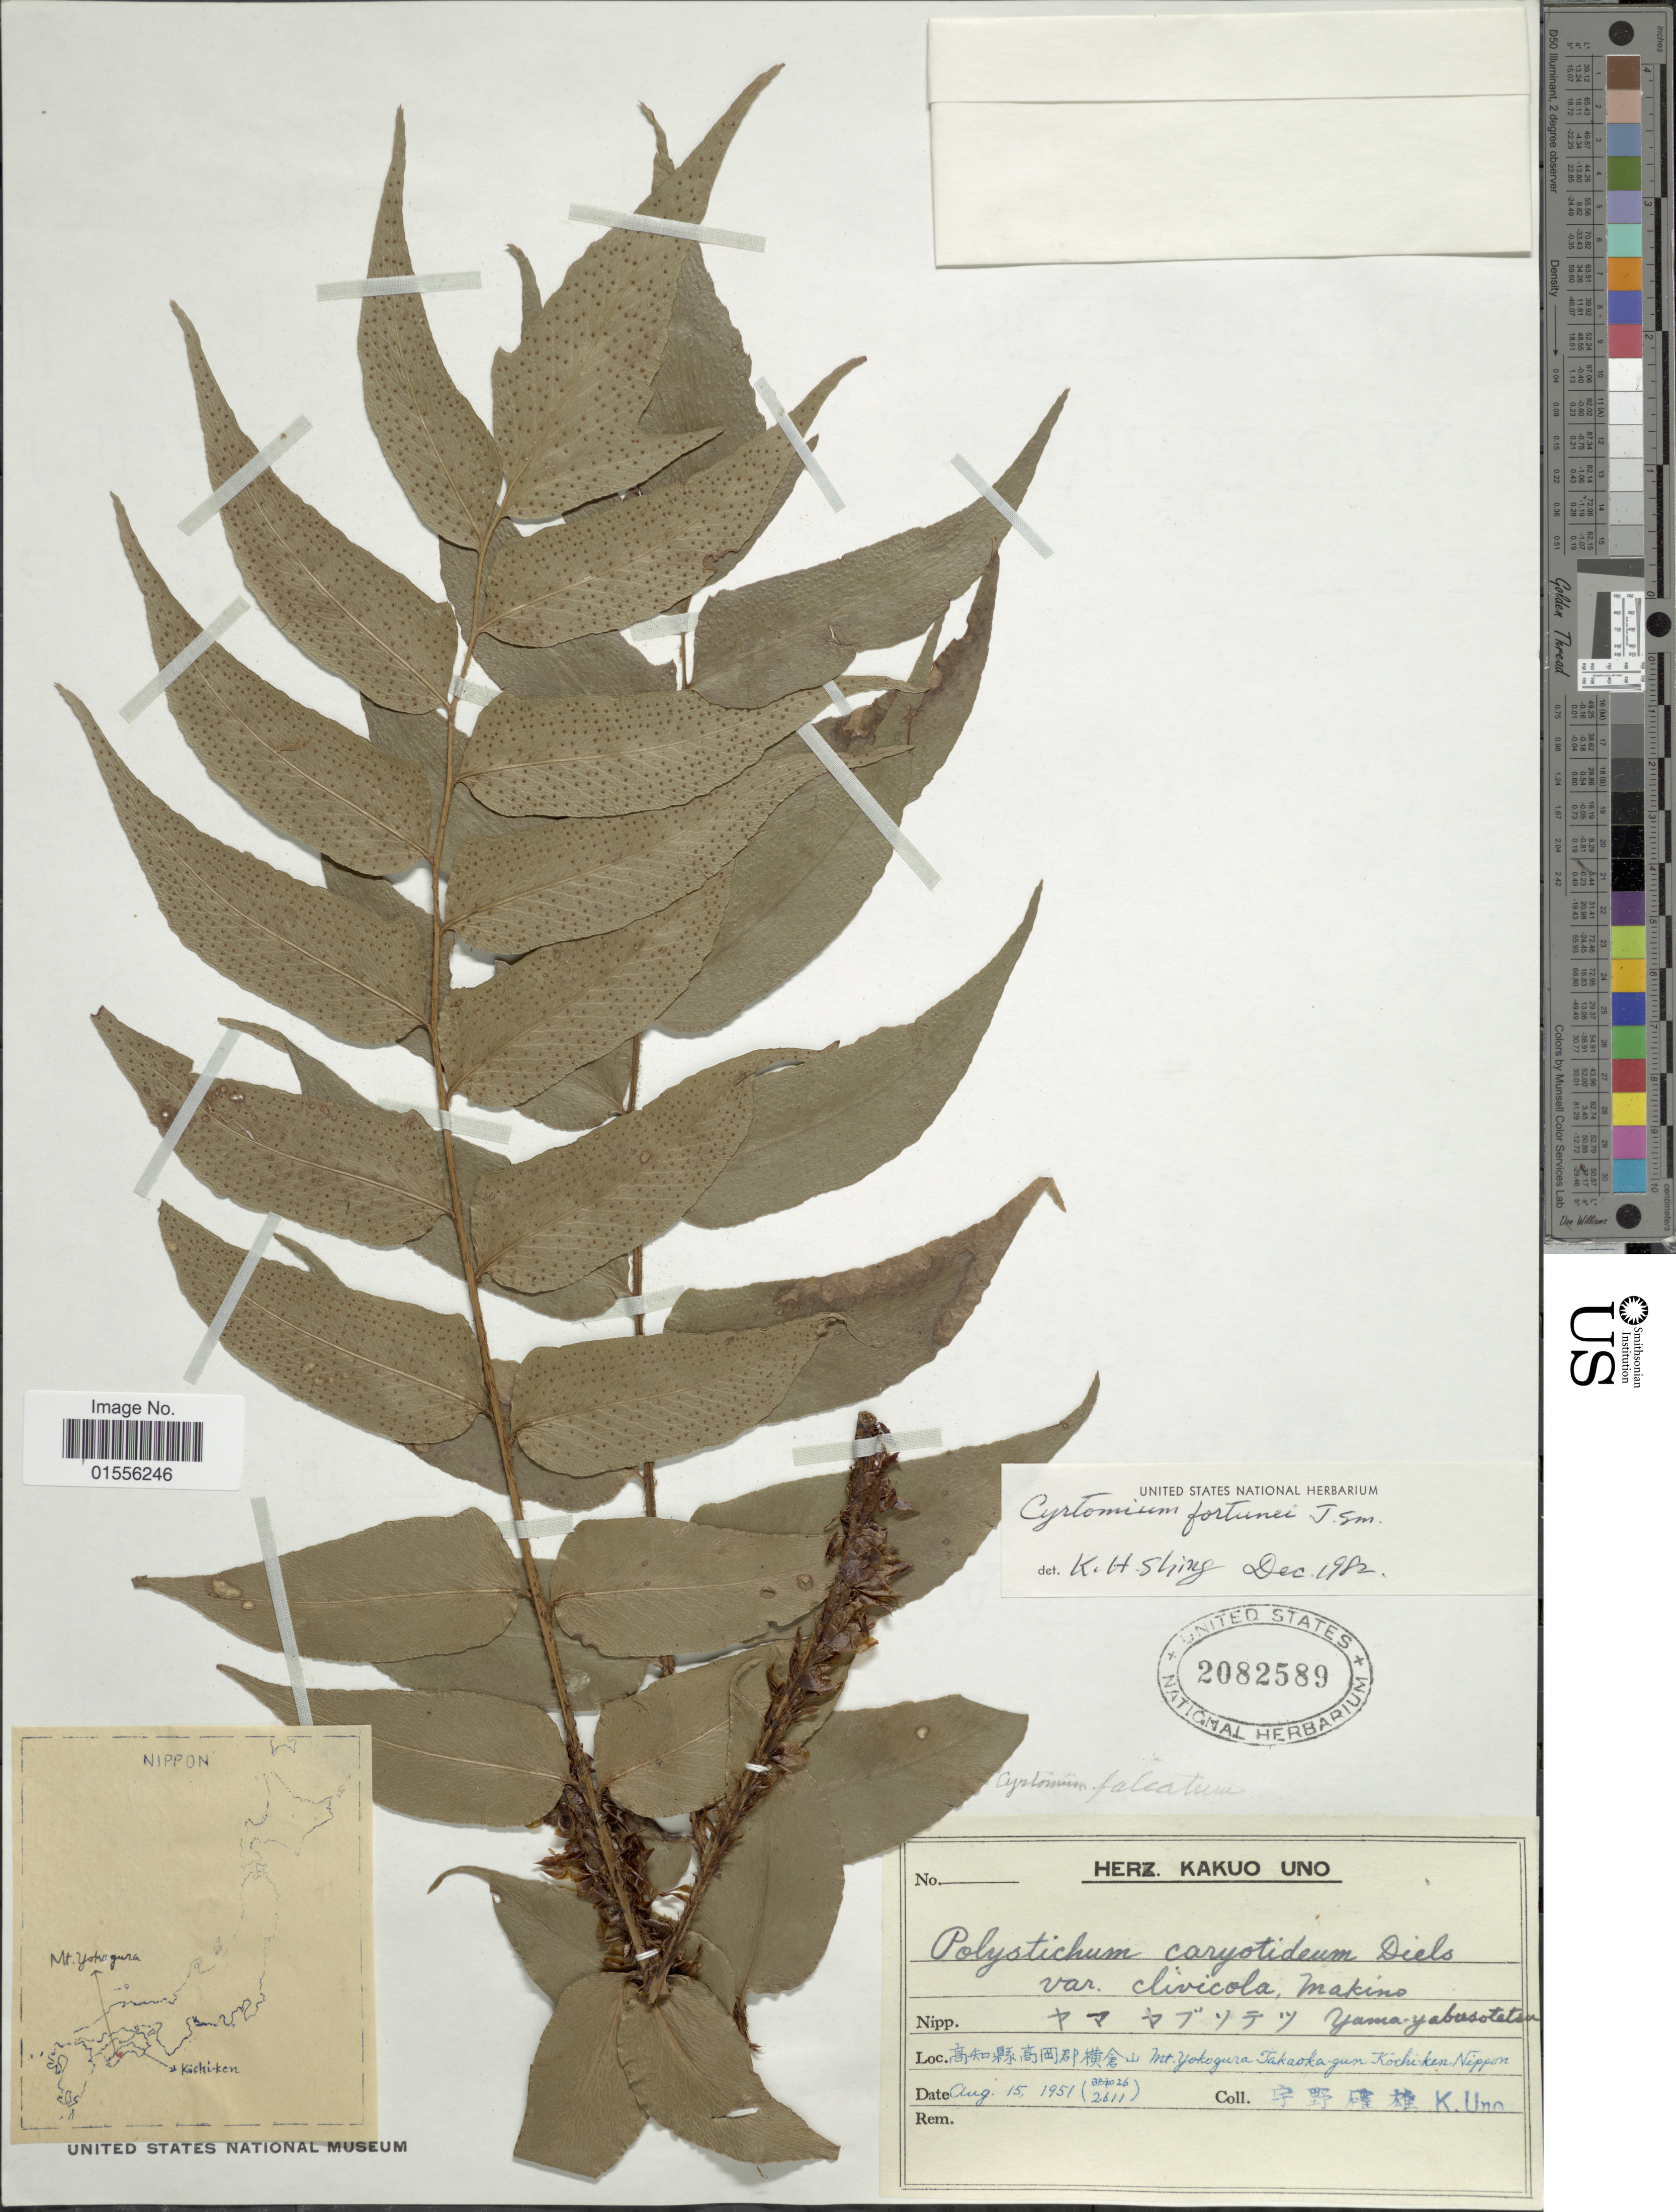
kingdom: Plantae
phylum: Tracheophyta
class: Polypodiopsida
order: Polypodiales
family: Dryopteridaceae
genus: Cyrtomium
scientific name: Cyrtomium fortunei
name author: J. Sm.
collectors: K. Uno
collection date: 1951-08-15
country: Japan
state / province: Koti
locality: Mt Yokogura Takaoka-gun Kochi-ken, Nippon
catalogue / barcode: US 2082589